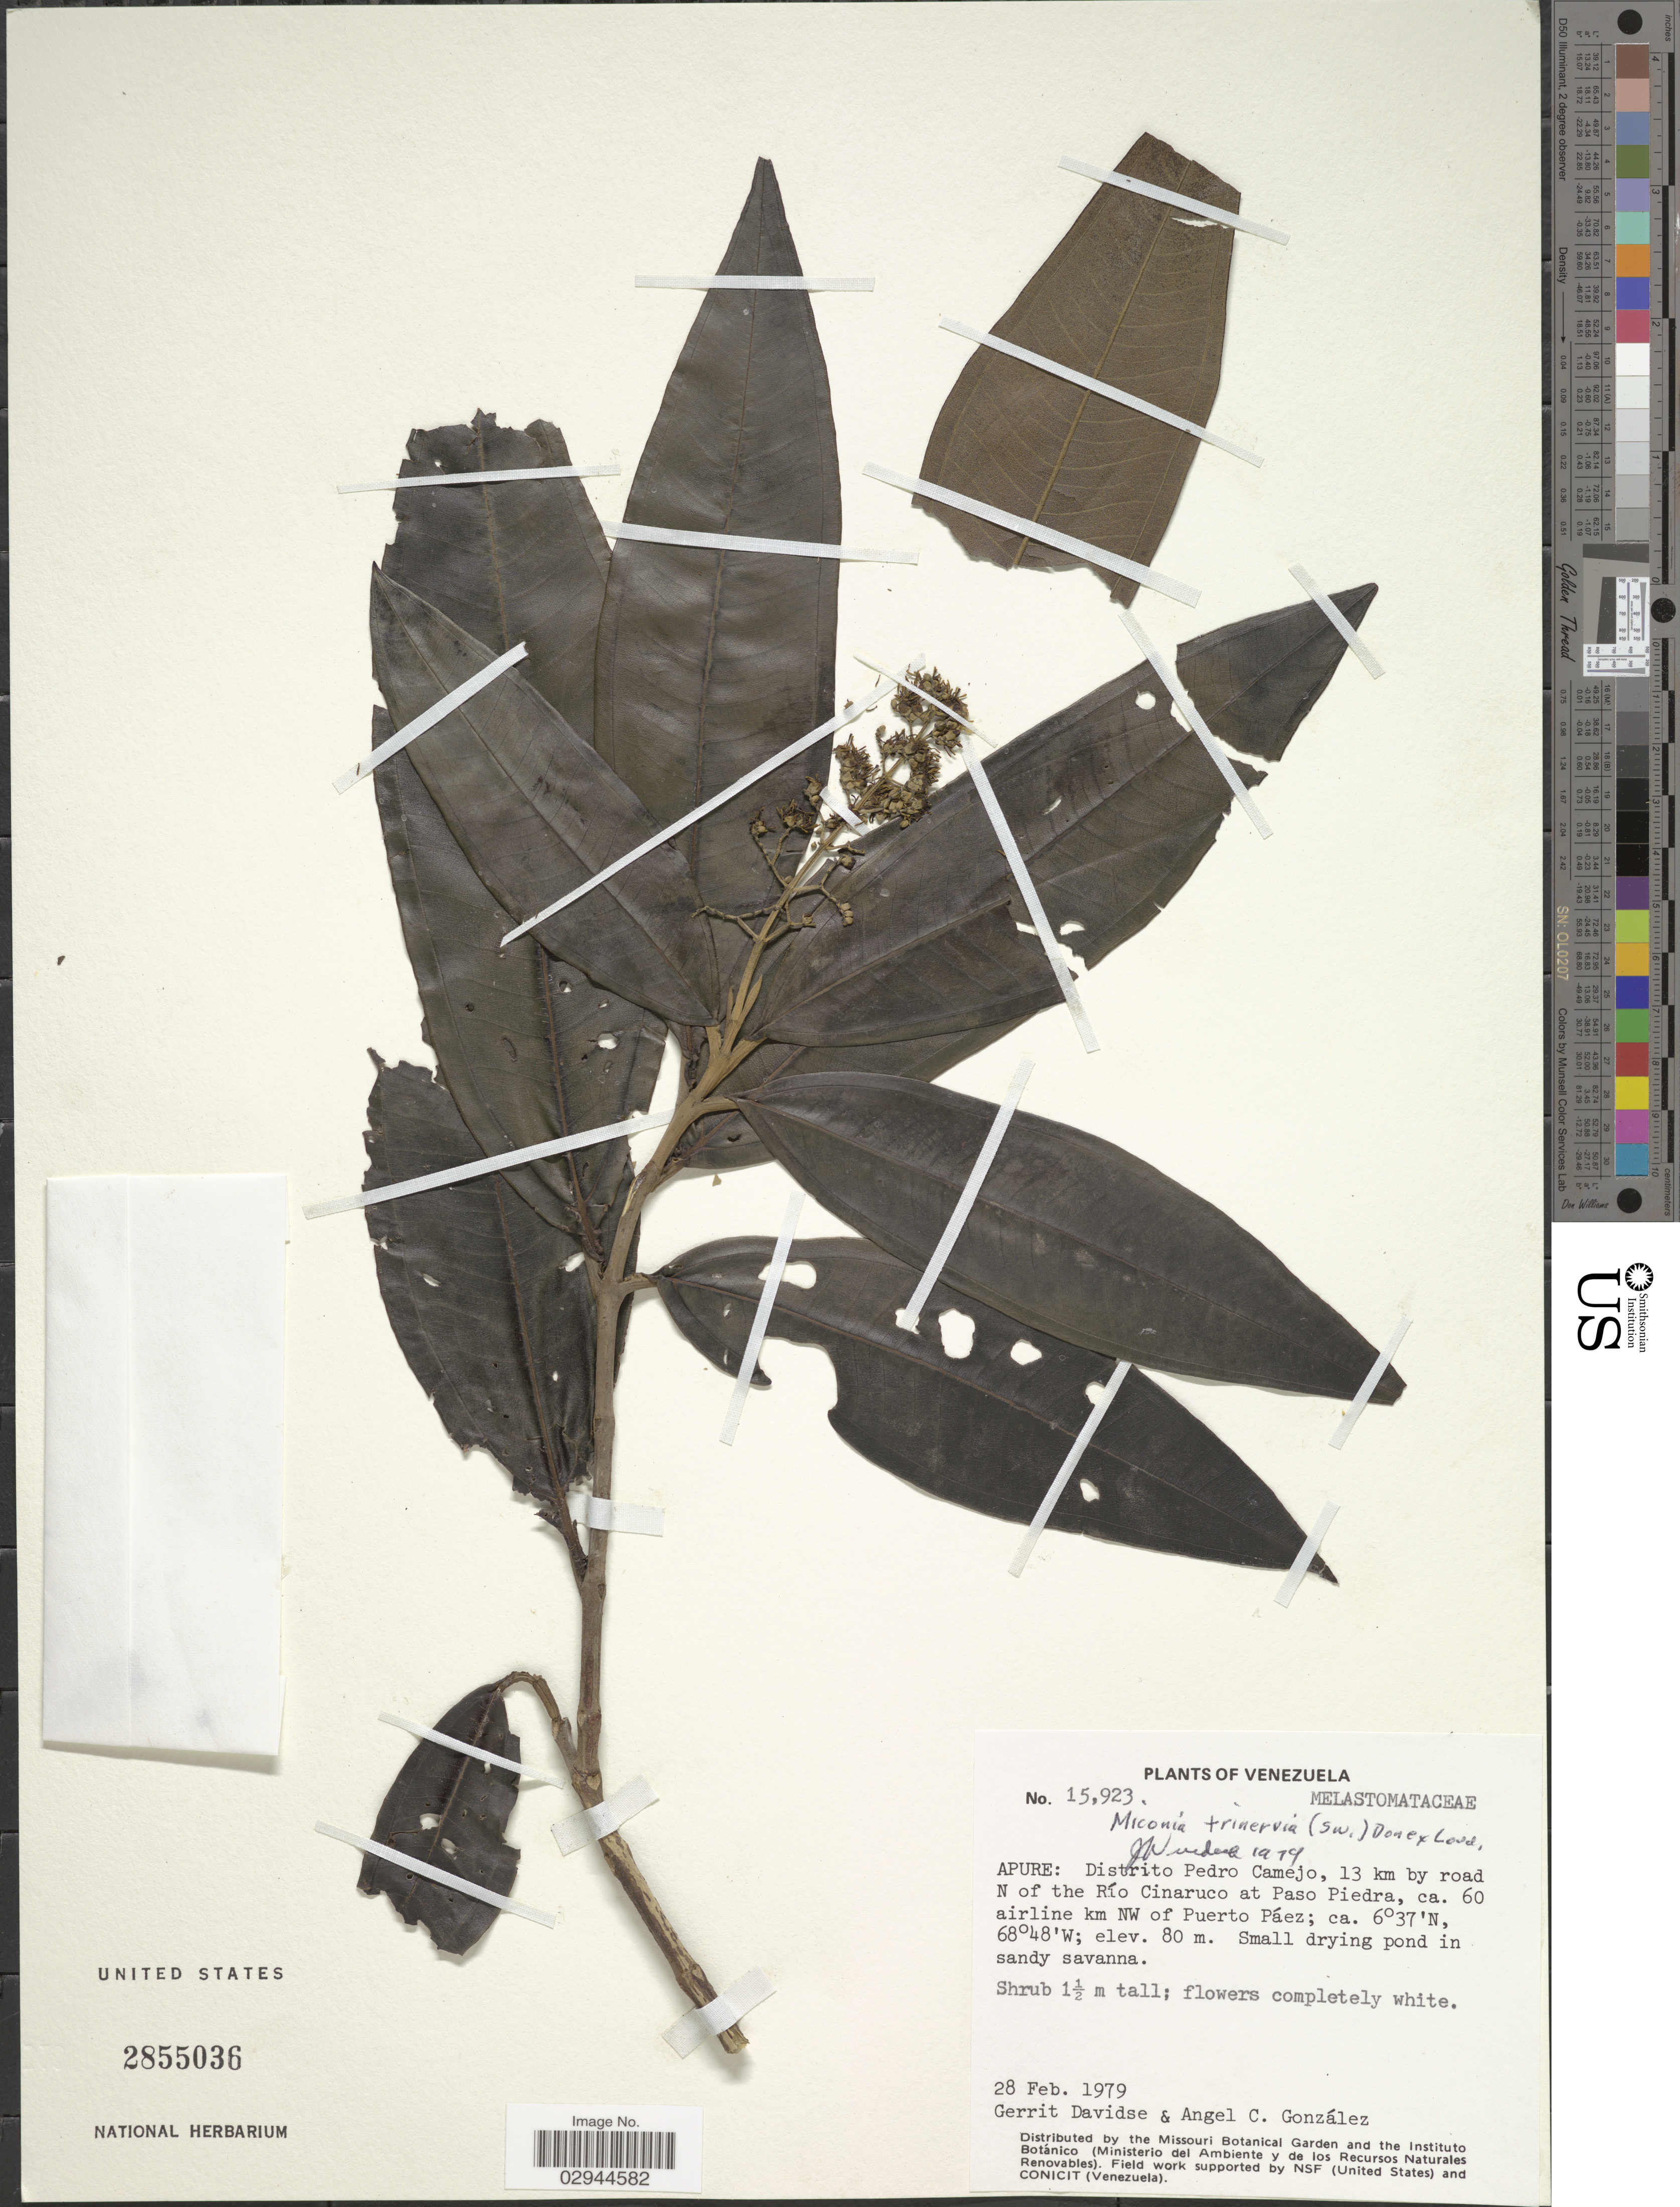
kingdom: Plantae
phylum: Tracheophyta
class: Magnoliopsida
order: Myrtales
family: Melastomataceae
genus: Miconia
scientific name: Miconia trinervia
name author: (Sw.) D. Don ex Loudon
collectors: G. Davidse & A. C. González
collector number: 15923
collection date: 1979-02-28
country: Venezuela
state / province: Apure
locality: Distrito Pedro Camejo, 13 km by road N of the Río Cinaruco at Paso Piedra, ca. 60 airline km NW of Puerto Páez.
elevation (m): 80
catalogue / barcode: US 2855036